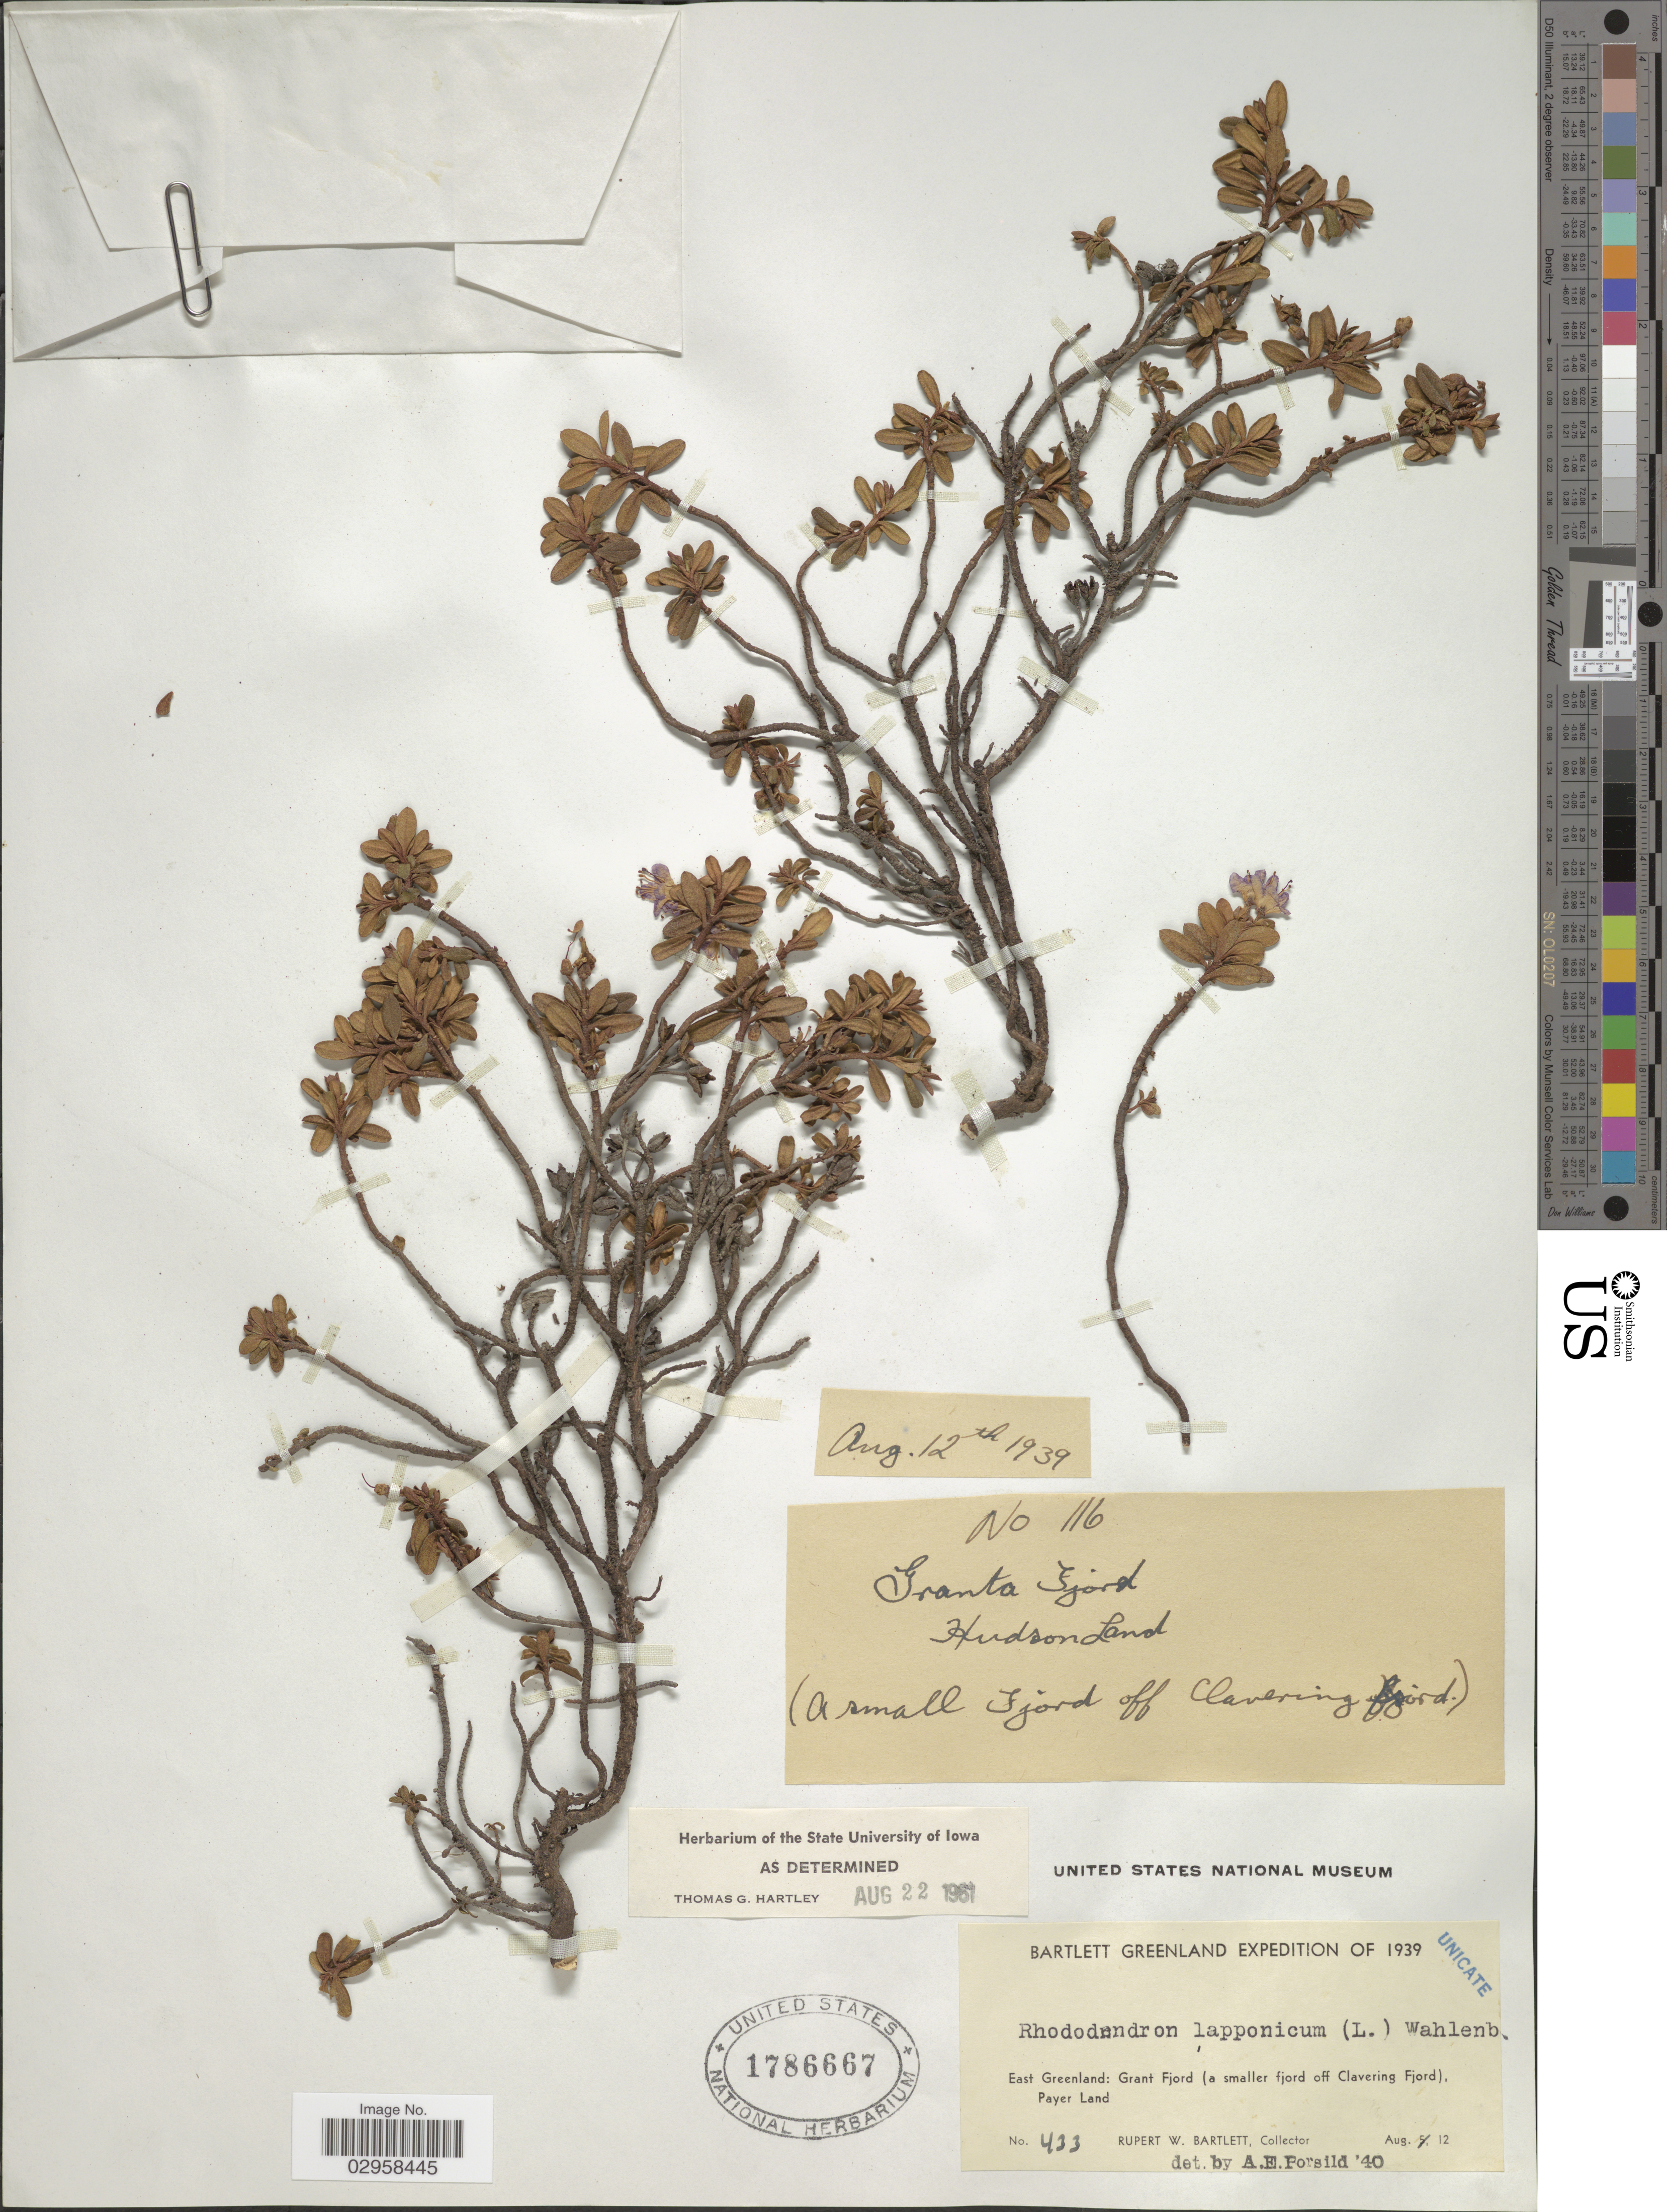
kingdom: Plantae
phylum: Tracheophyta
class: Magnoliopsida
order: Ericales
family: Ericaceae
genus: Rhododendron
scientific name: Rhododendron lapponicum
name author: (L.) Wahlenb.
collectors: R. W. Bartlett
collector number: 433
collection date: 1939-08-12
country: Greenland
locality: East Greenland: Grant Fjord (a smaller fjord of Clavering Fjord), Payer Land. Hudsonland.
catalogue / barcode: US 1786667